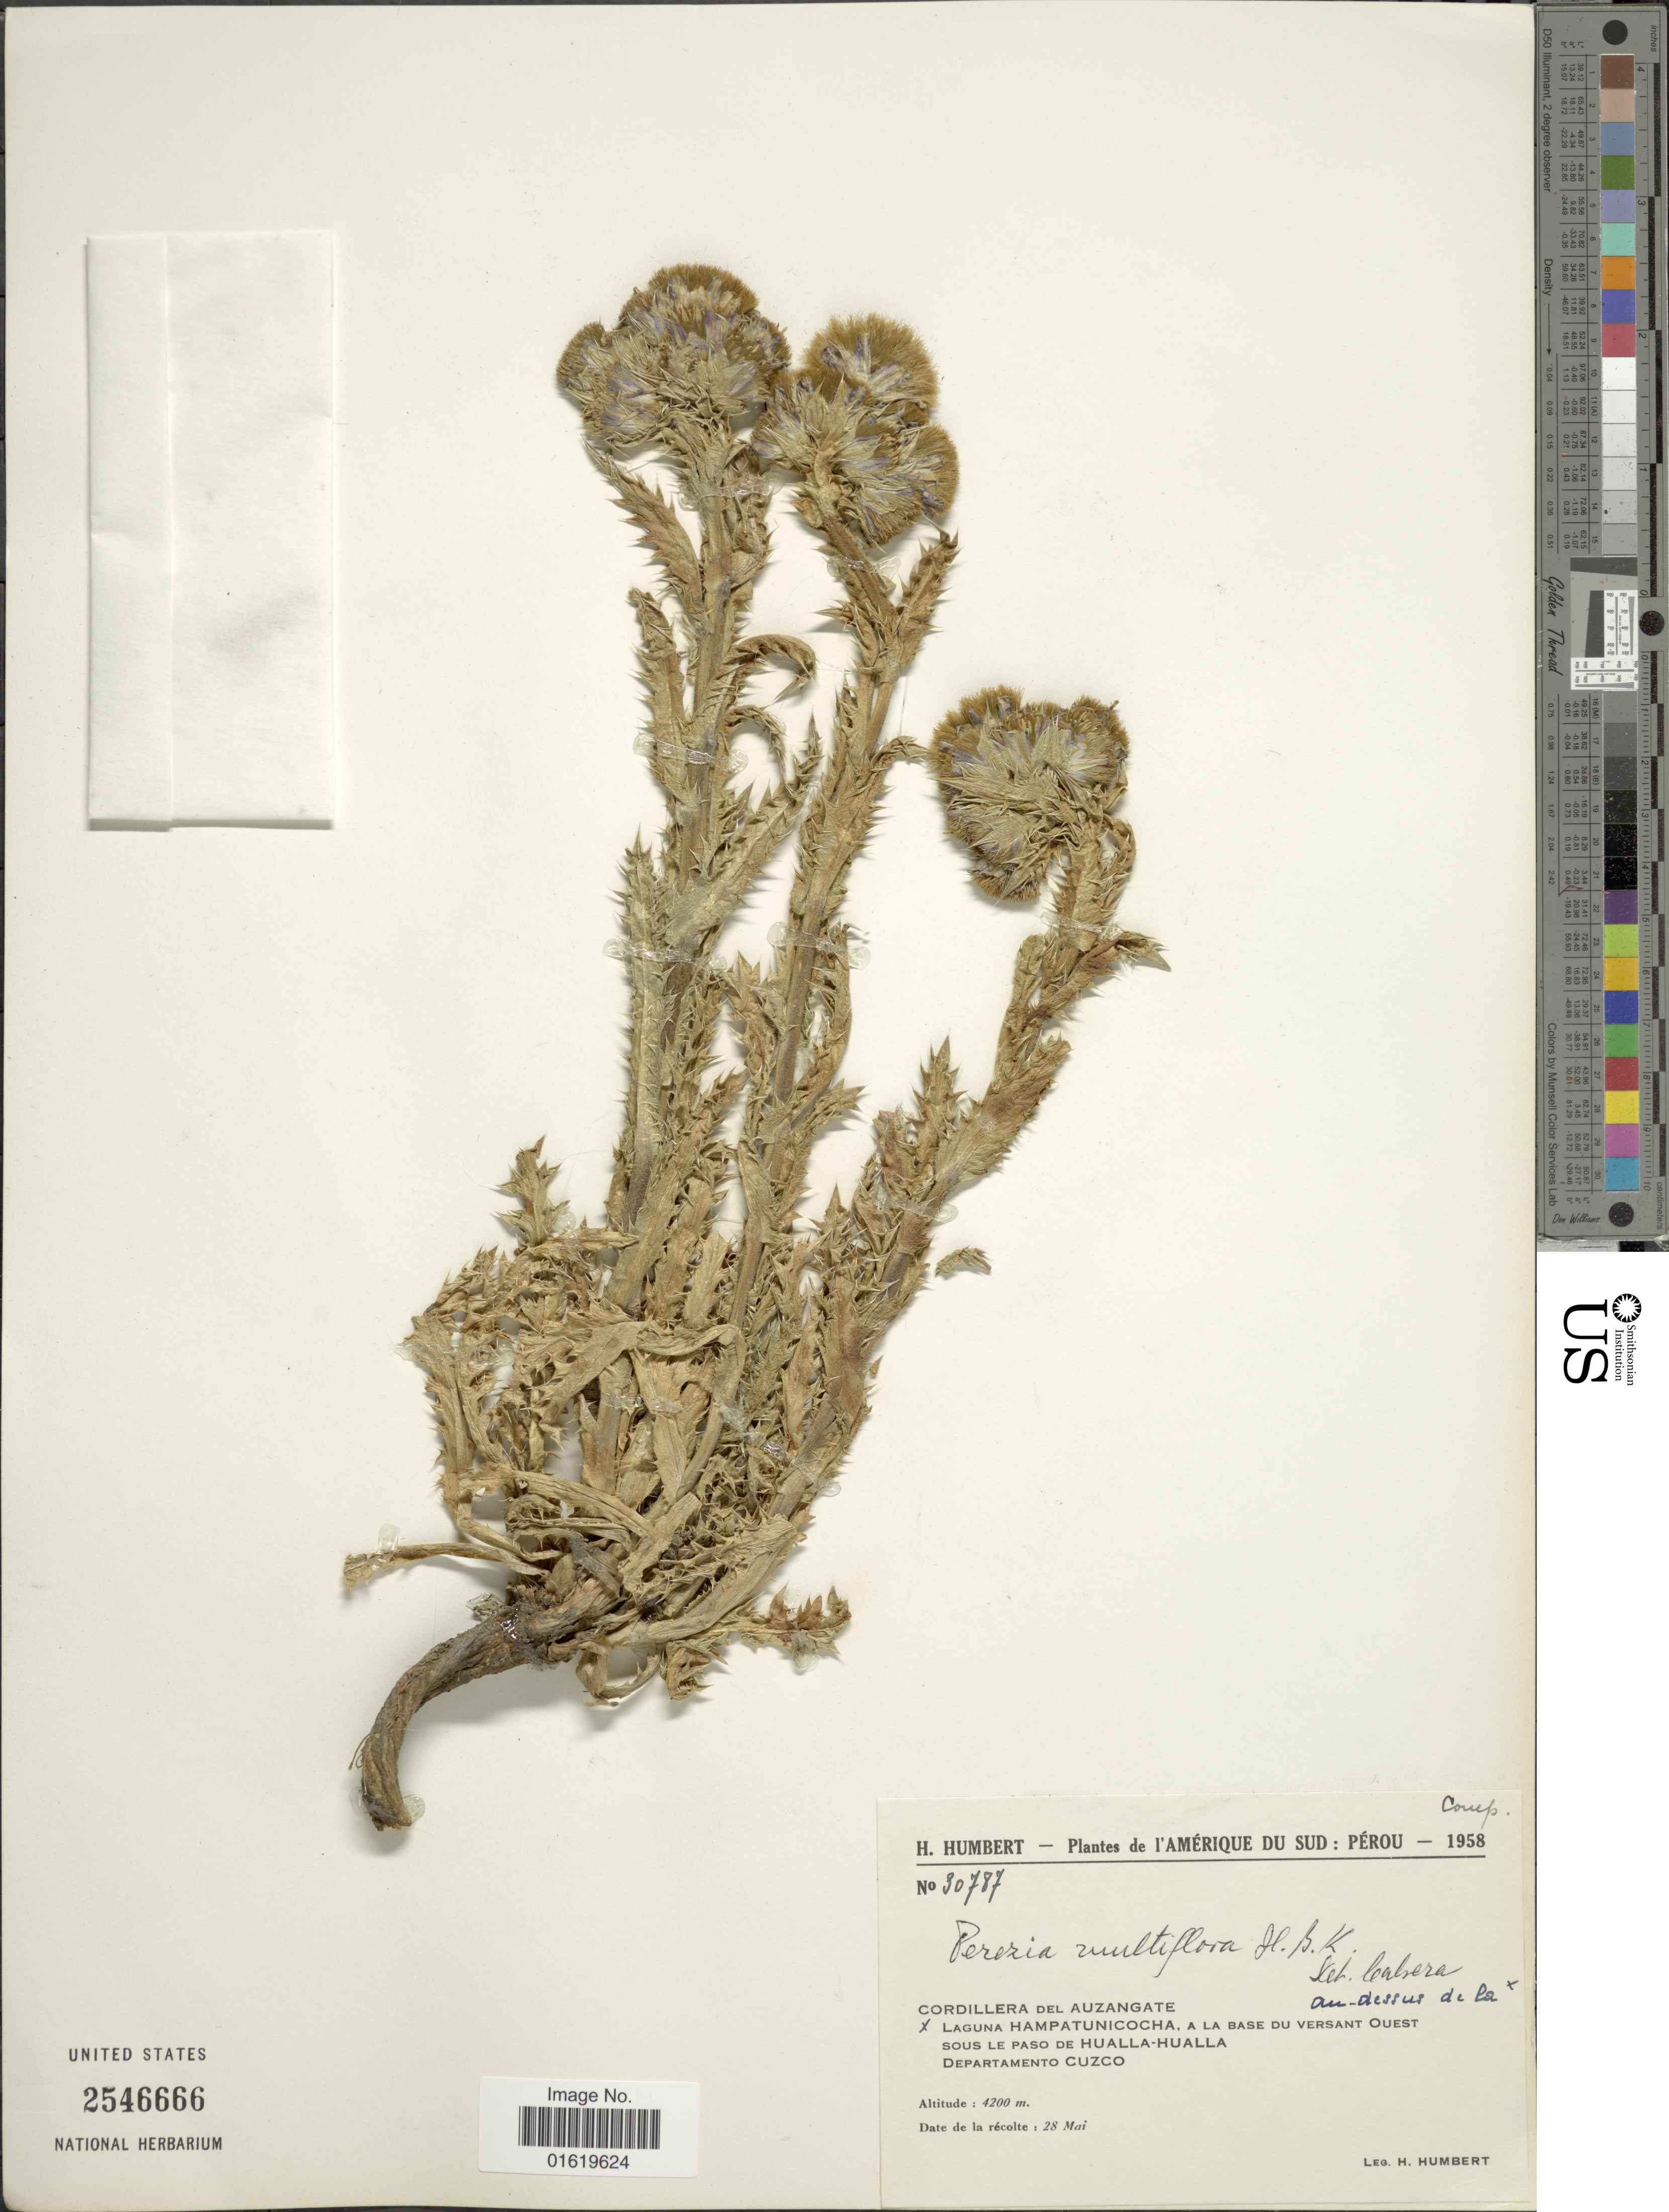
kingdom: Plantae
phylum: Tracheophyta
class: Magnoliopsida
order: Asterales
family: Asteraceae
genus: Perezia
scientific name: Perezia multiflora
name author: Less.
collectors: H. Humbert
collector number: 30787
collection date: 1958-05-28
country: Peru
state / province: Cusco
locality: Cordillera del Auzangate. Au-dessus de la Laguna Hampatunicocha, a la base du versant Ouest. Sous le paso de Hualla-Hualla. Departamento Cuzco.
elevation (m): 4200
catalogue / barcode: US 2546666